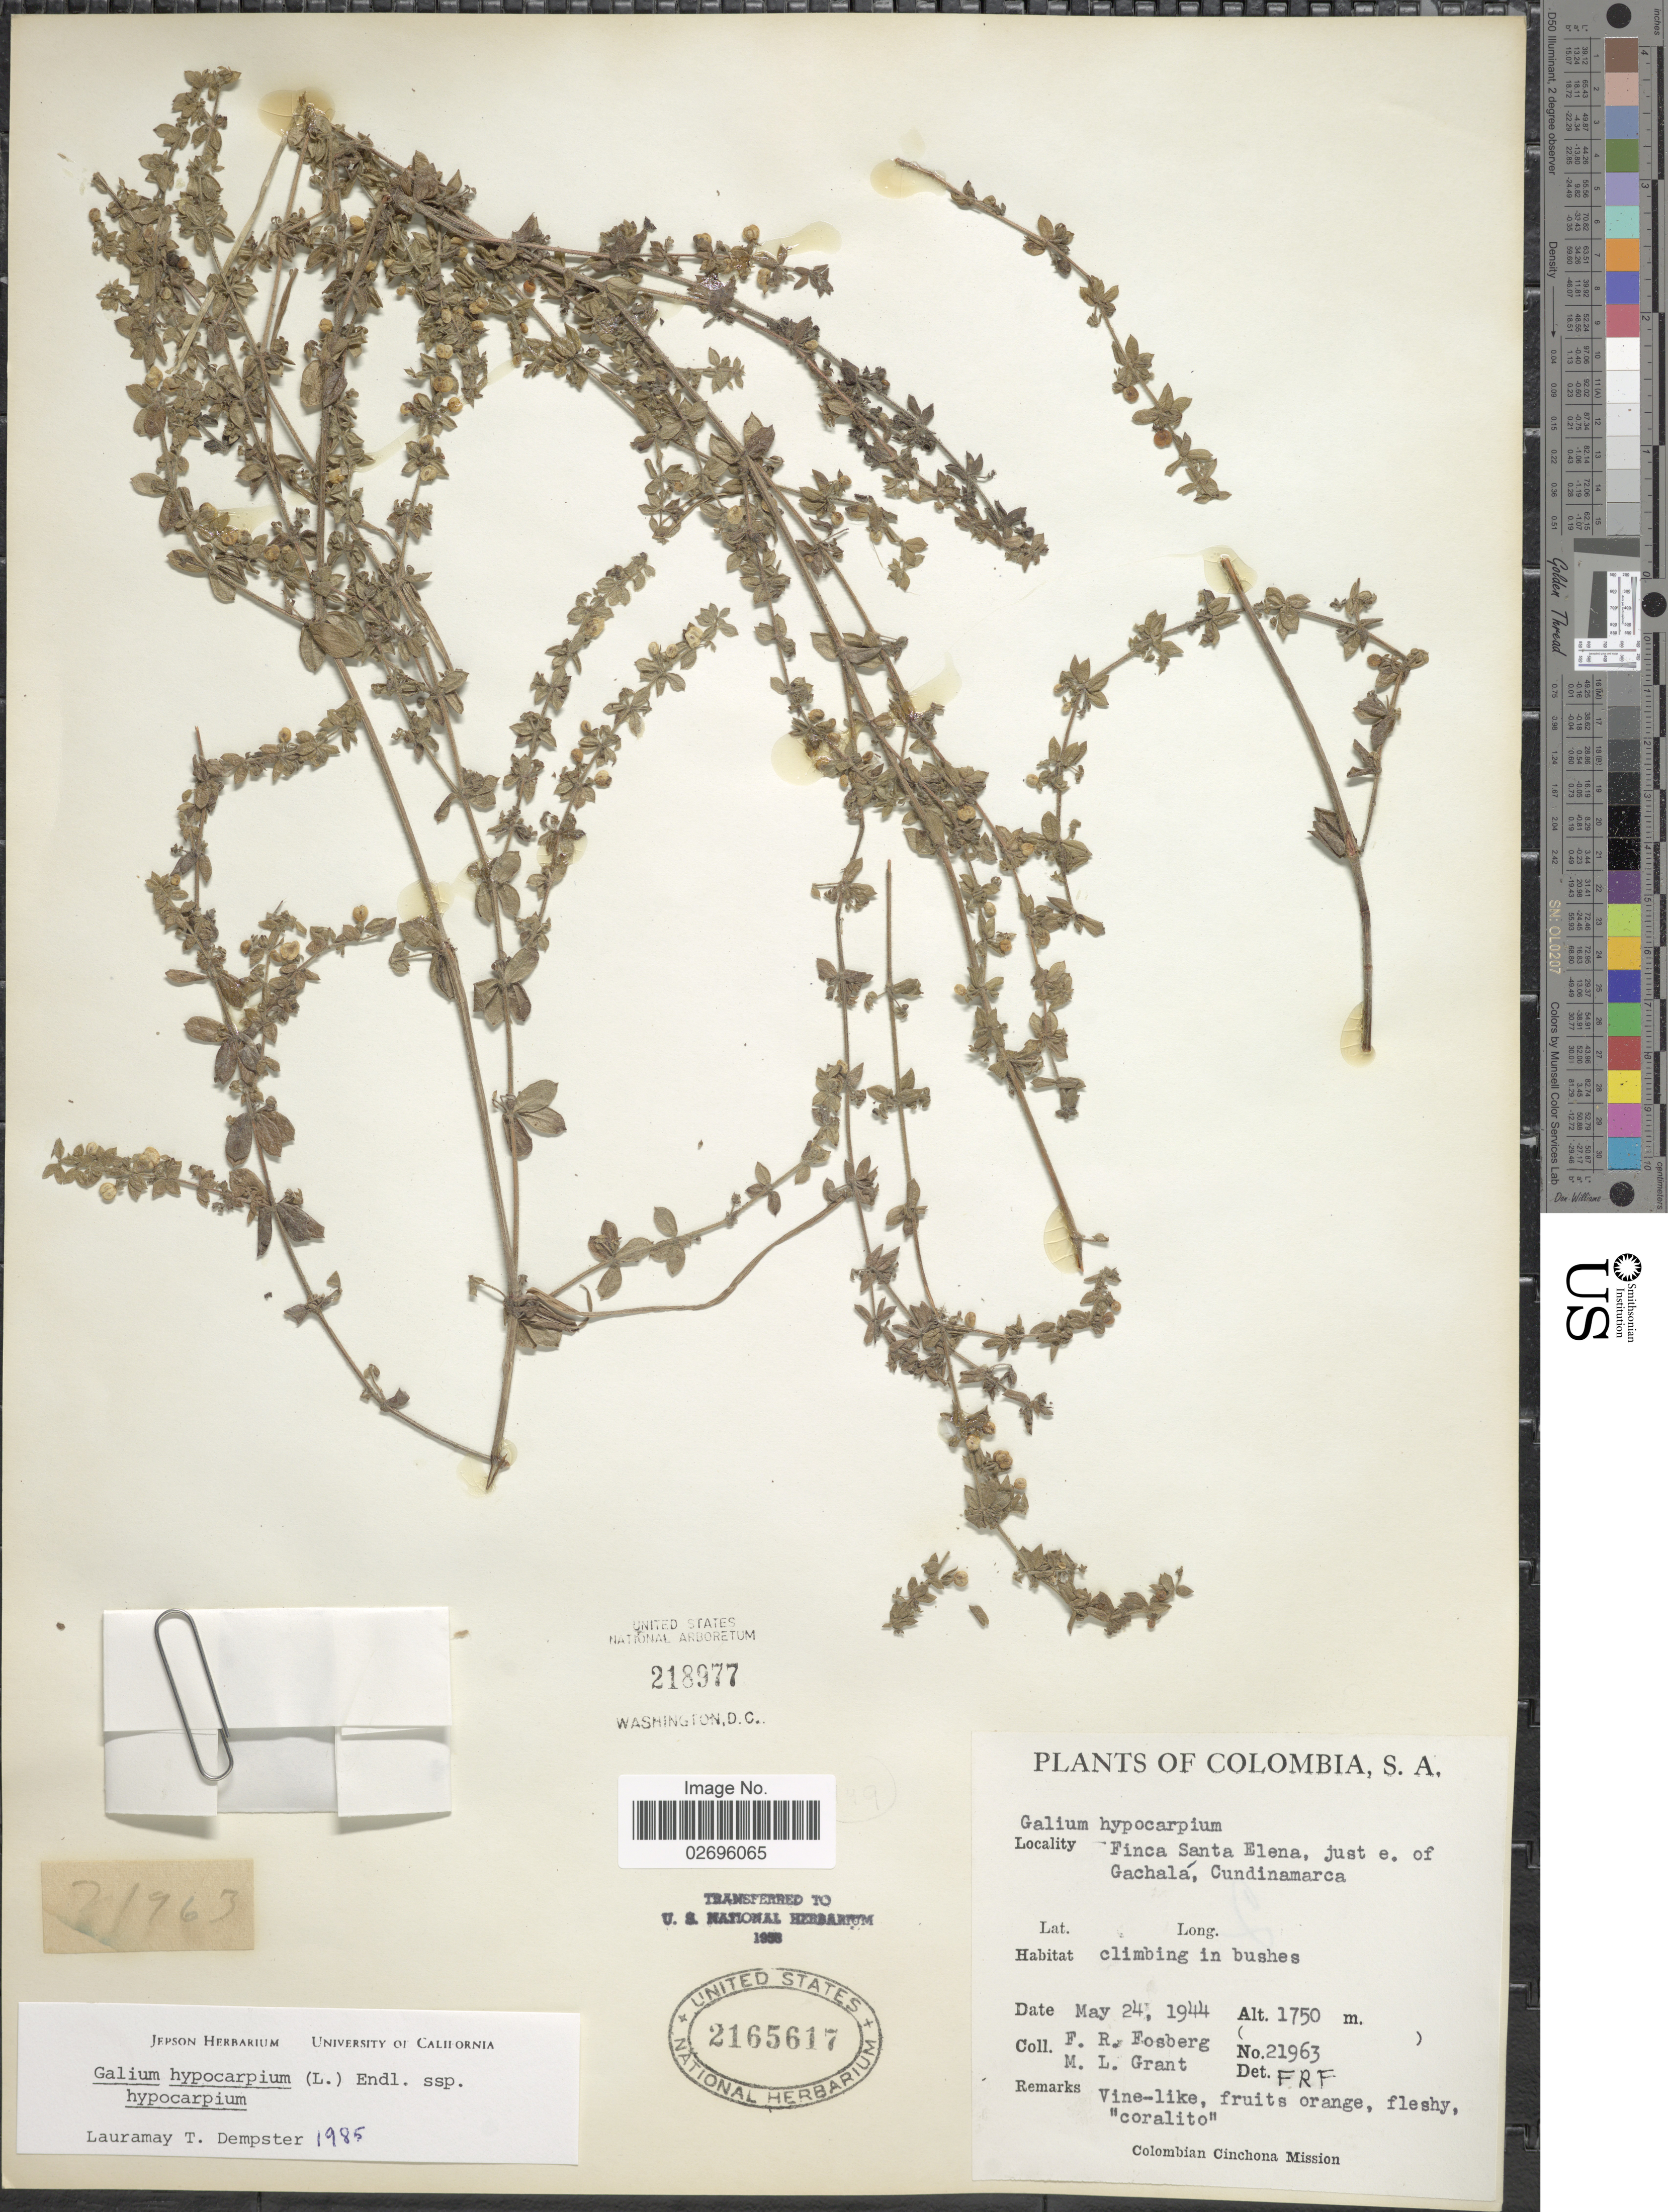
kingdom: Plantae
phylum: Tracheophyta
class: Magnoliopsida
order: Gentianales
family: Rubiaceae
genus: Galium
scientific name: Galium hypocarpium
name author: (L.) Endl. ex Griseb.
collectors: F. R. Fosberg & M. L. Grant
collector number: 21963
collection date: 1944-05-24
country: Colombia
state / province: Cundinamarca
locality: Finca Santa Elena, just e. of Gachalá.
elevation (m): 1750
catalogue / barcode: US 2165617